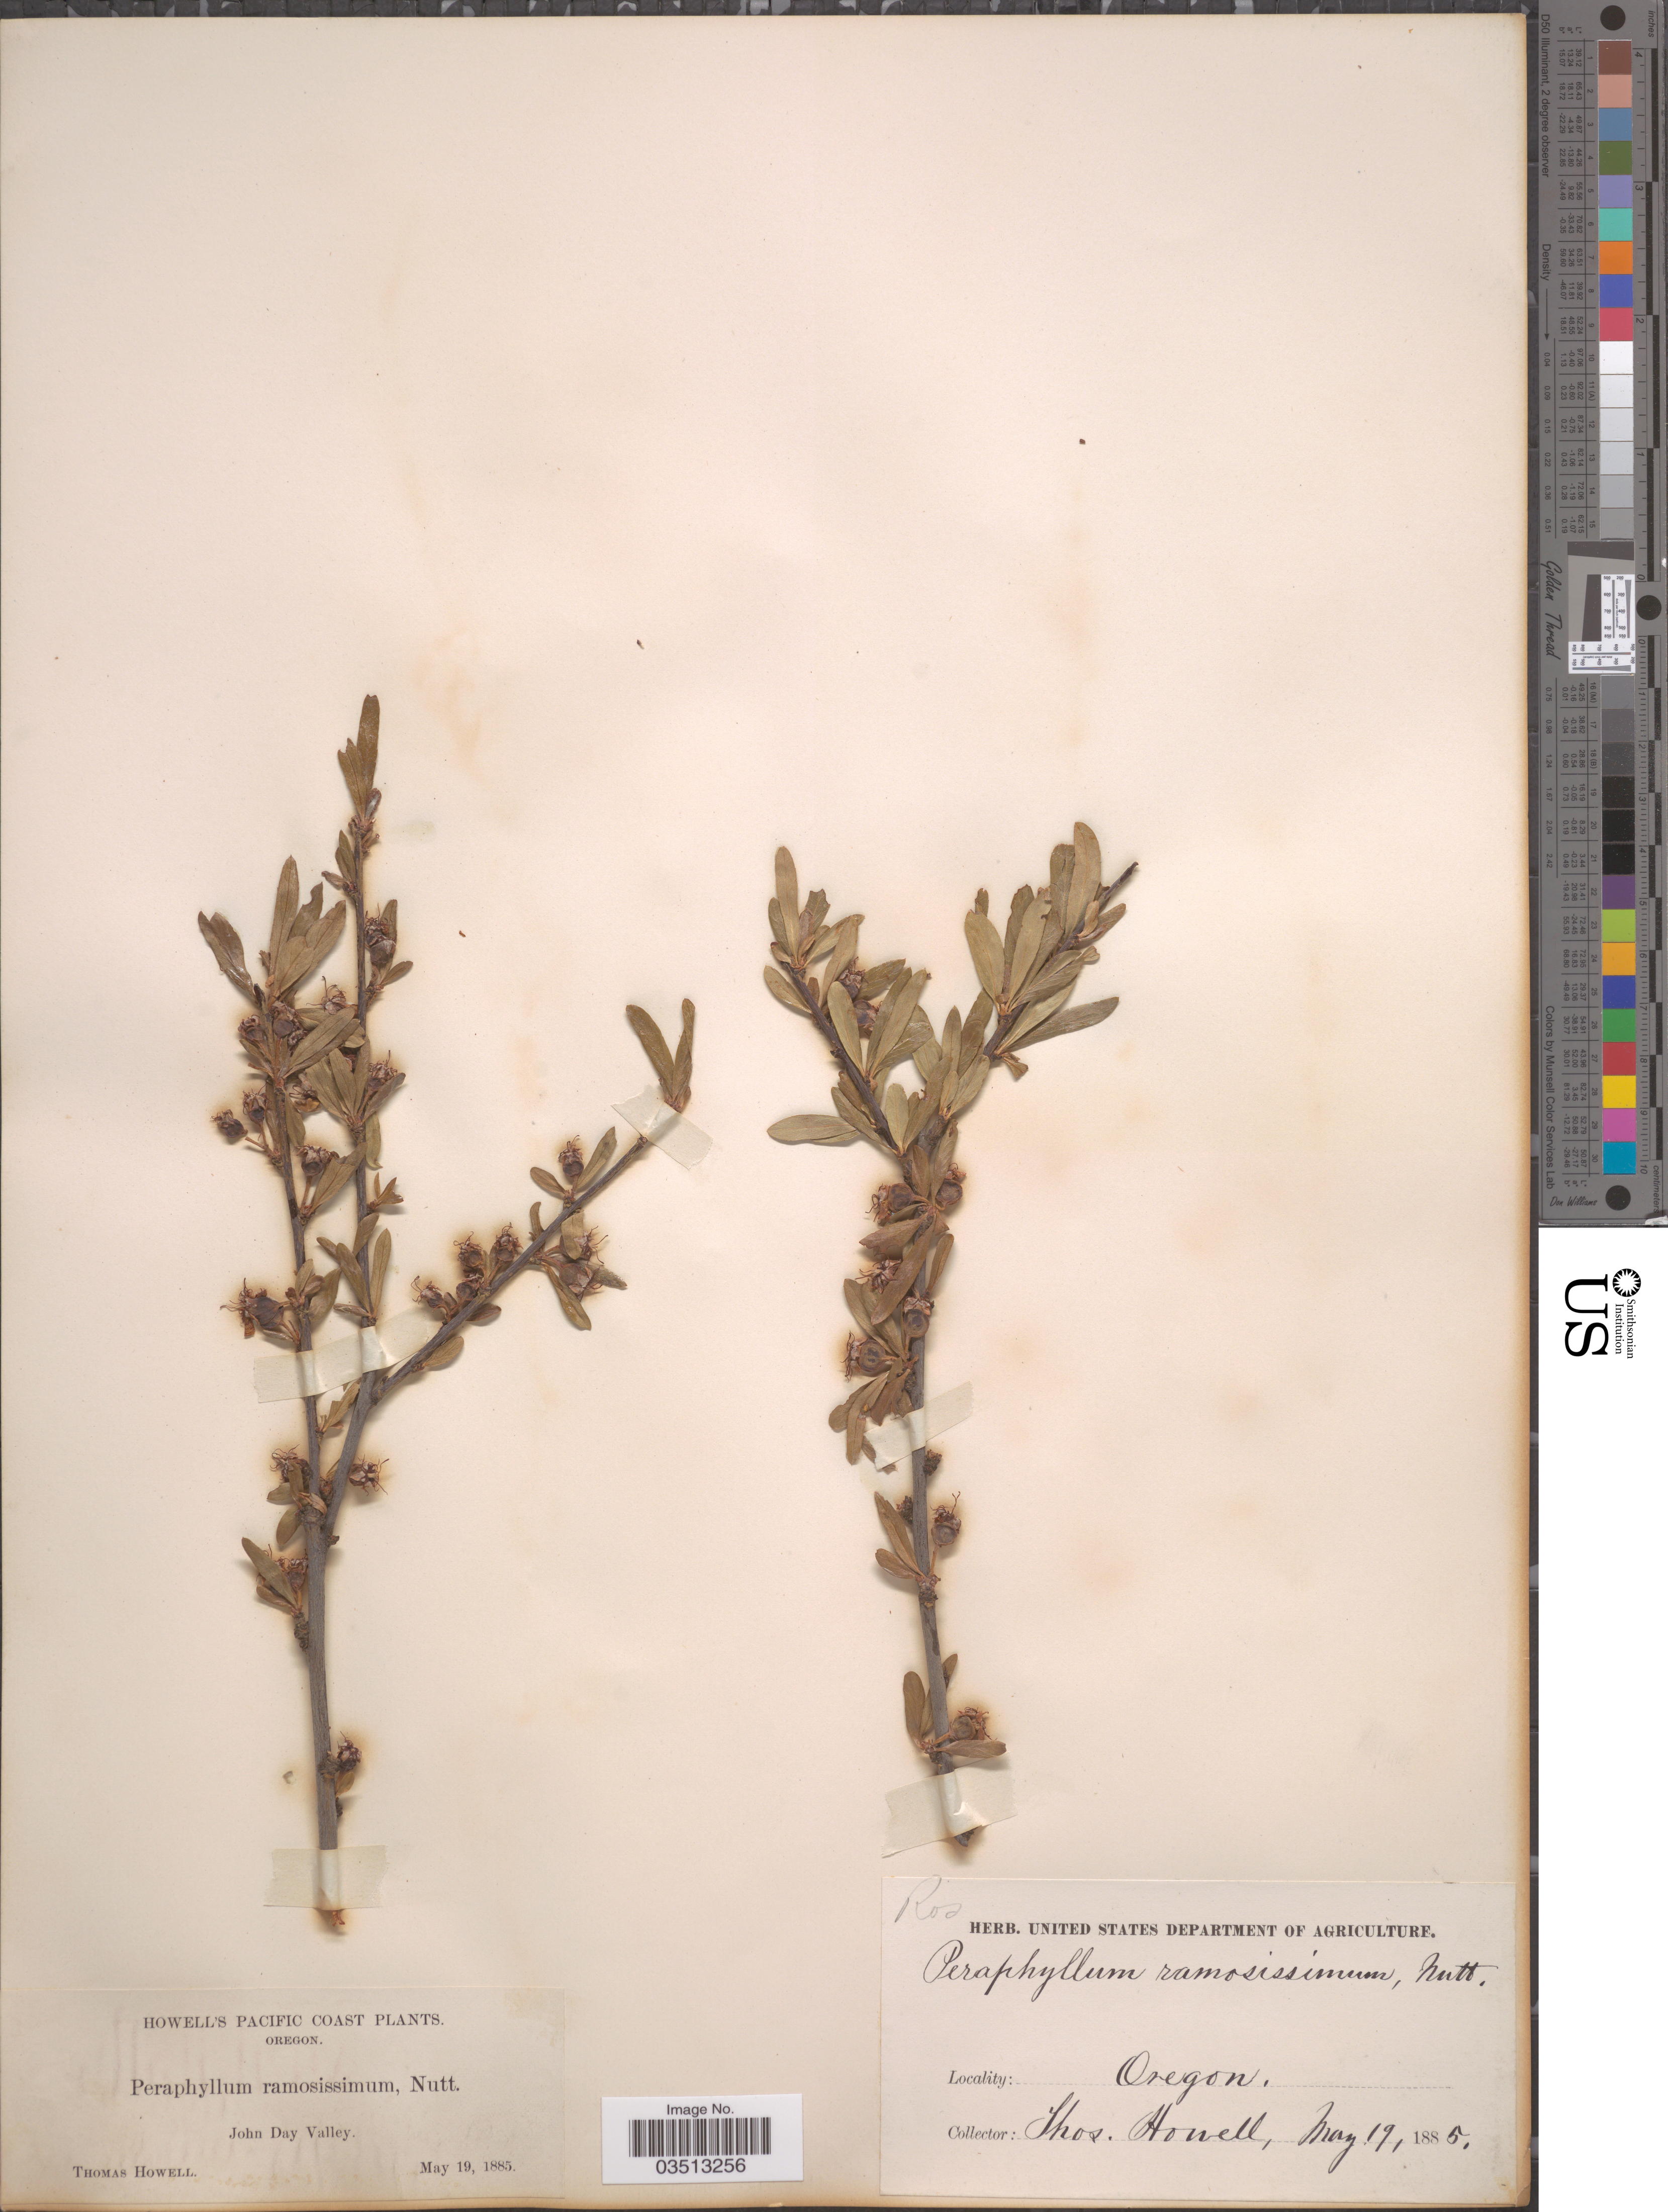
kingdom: Plantae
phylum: Tracheophyta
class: Magnoliopsida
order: Rosales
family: Rosaceae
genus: Peraphyllum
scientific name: Peraphyllum ramosissimum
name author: Nutt.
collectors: T. Howell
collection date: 1885-05-19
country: United States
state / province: Oregon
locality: Pacific Coast. John Day Valley.